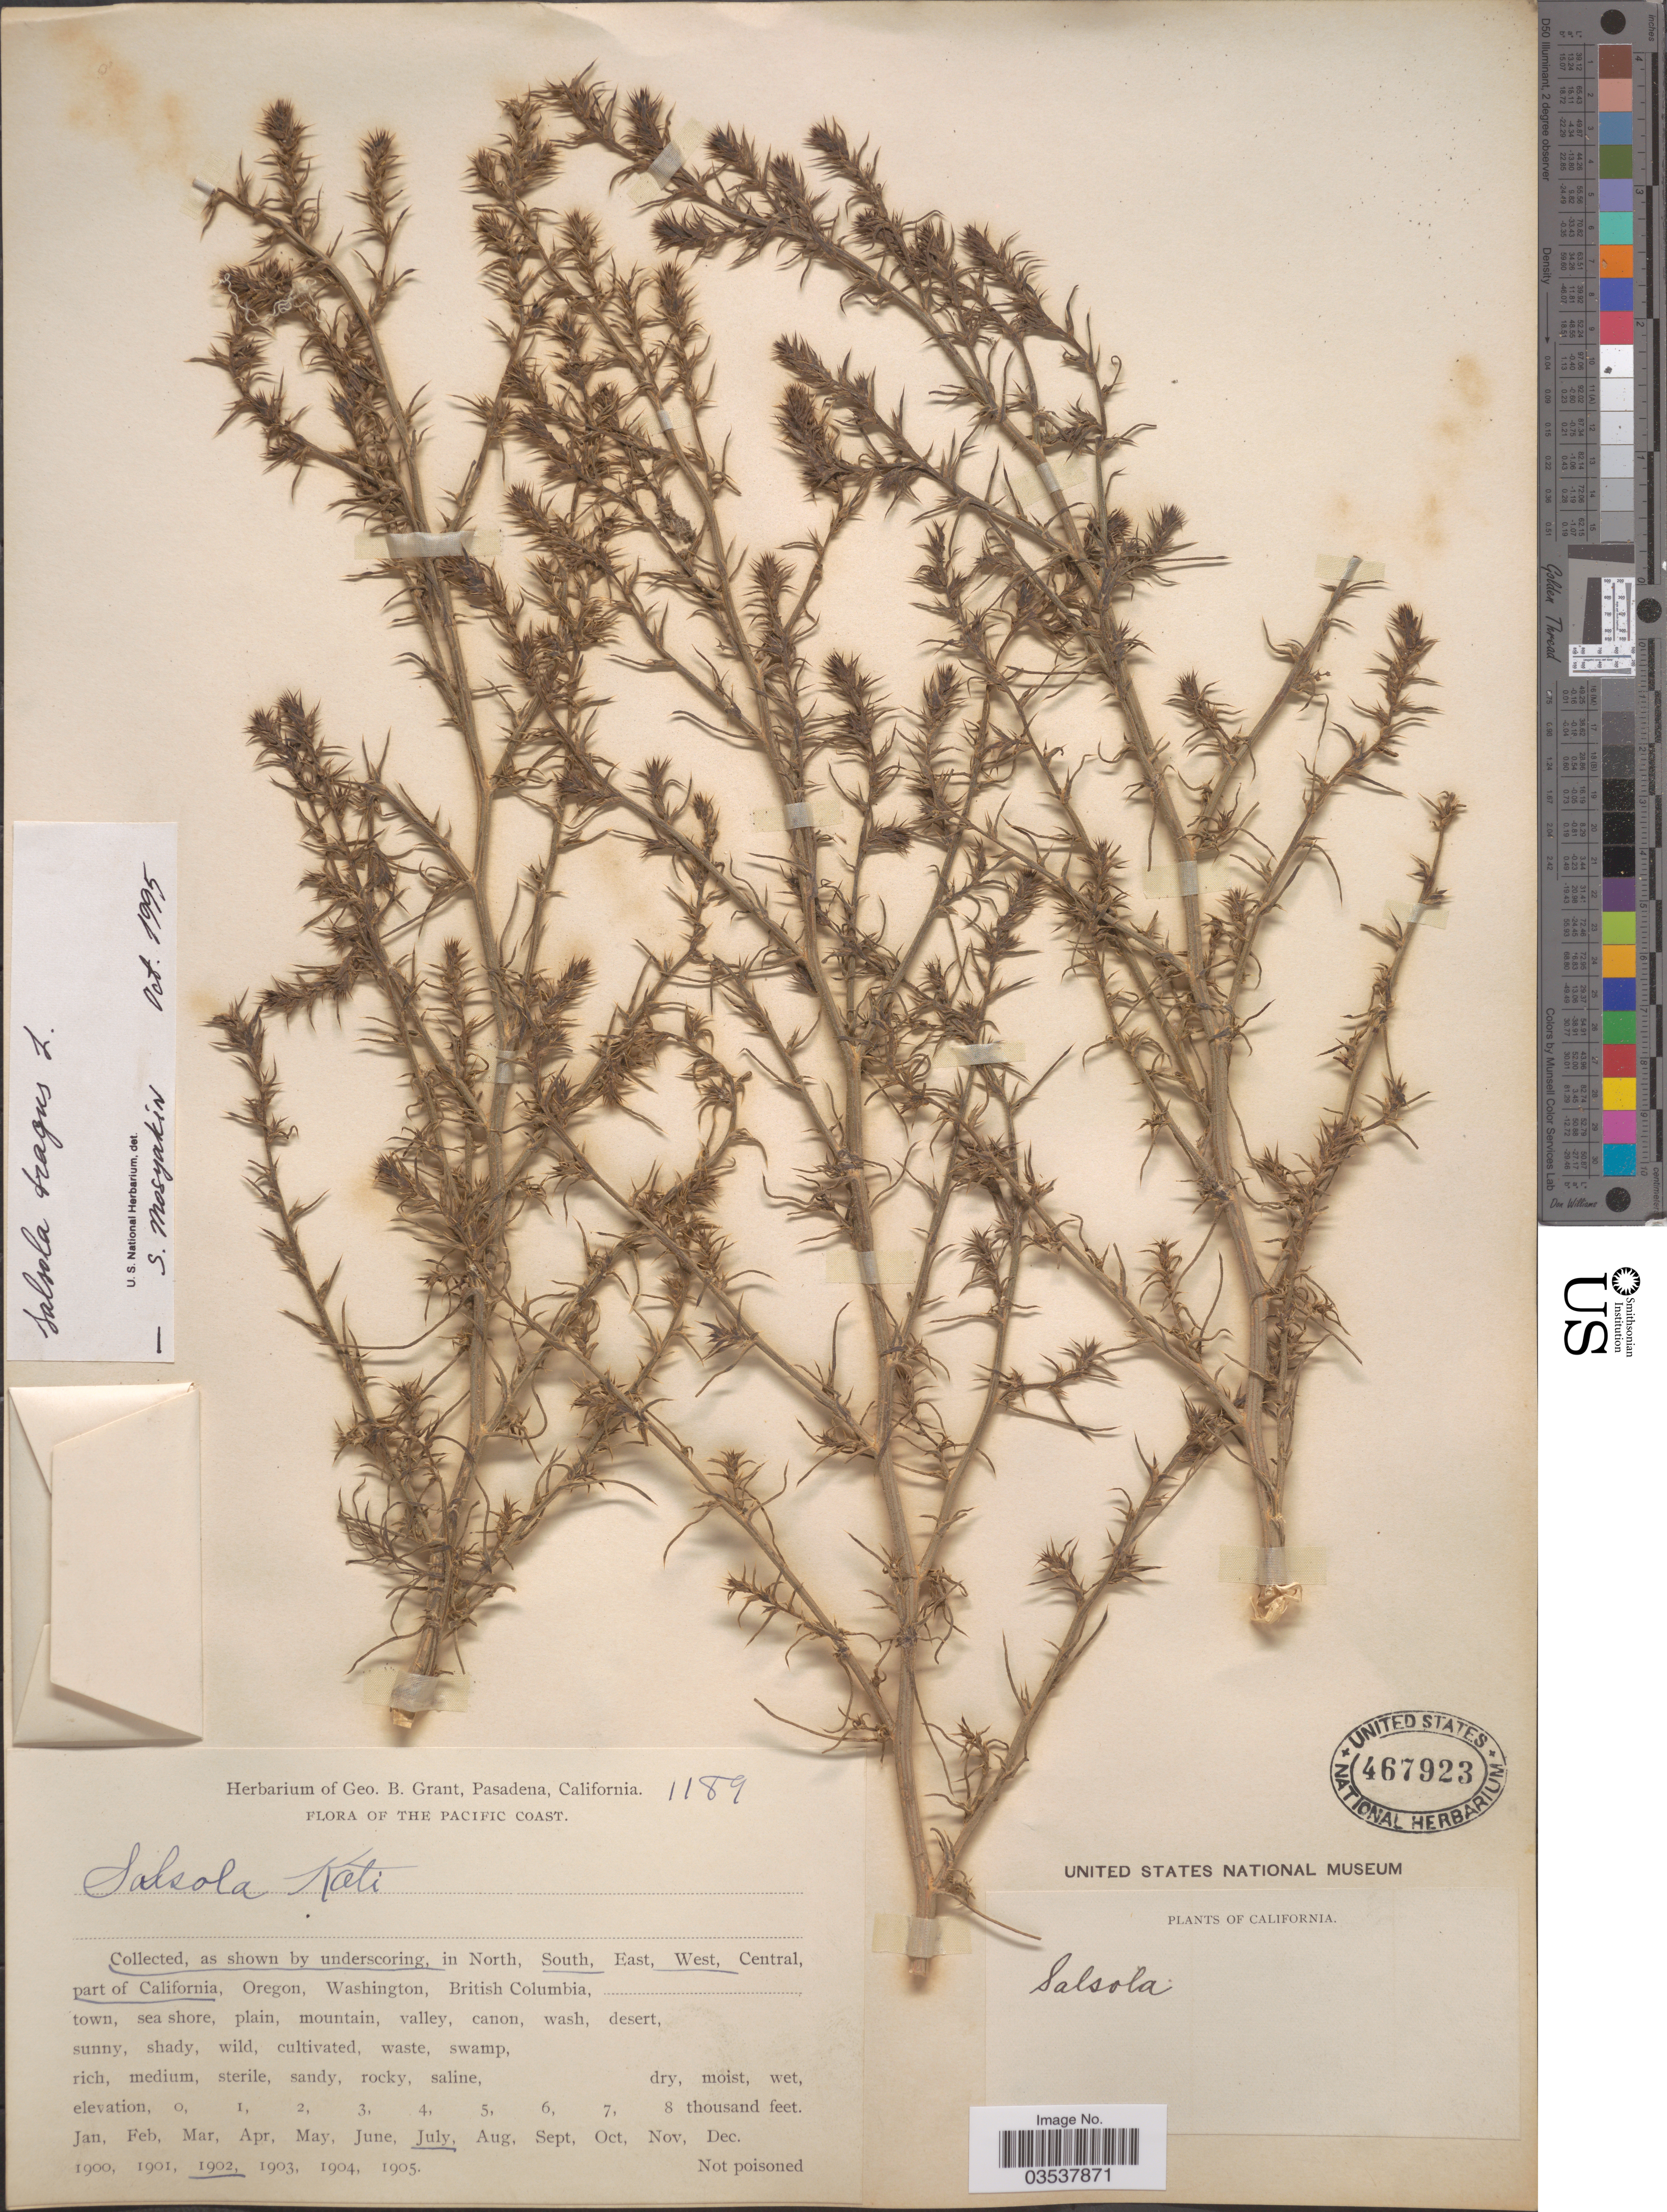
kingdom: Plantae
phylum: Tracheophyta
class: Magnoliopsida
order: Caryophyllales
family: Amaranthaceae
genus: Salsola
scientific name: Salsola pestifer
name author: A. Nelson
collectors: ex herb. Geo. B. Grant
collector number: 1189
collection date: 1902-07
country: United States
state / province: California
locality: The Pacific Coast. South, West, part of California.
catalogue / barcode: US 467923